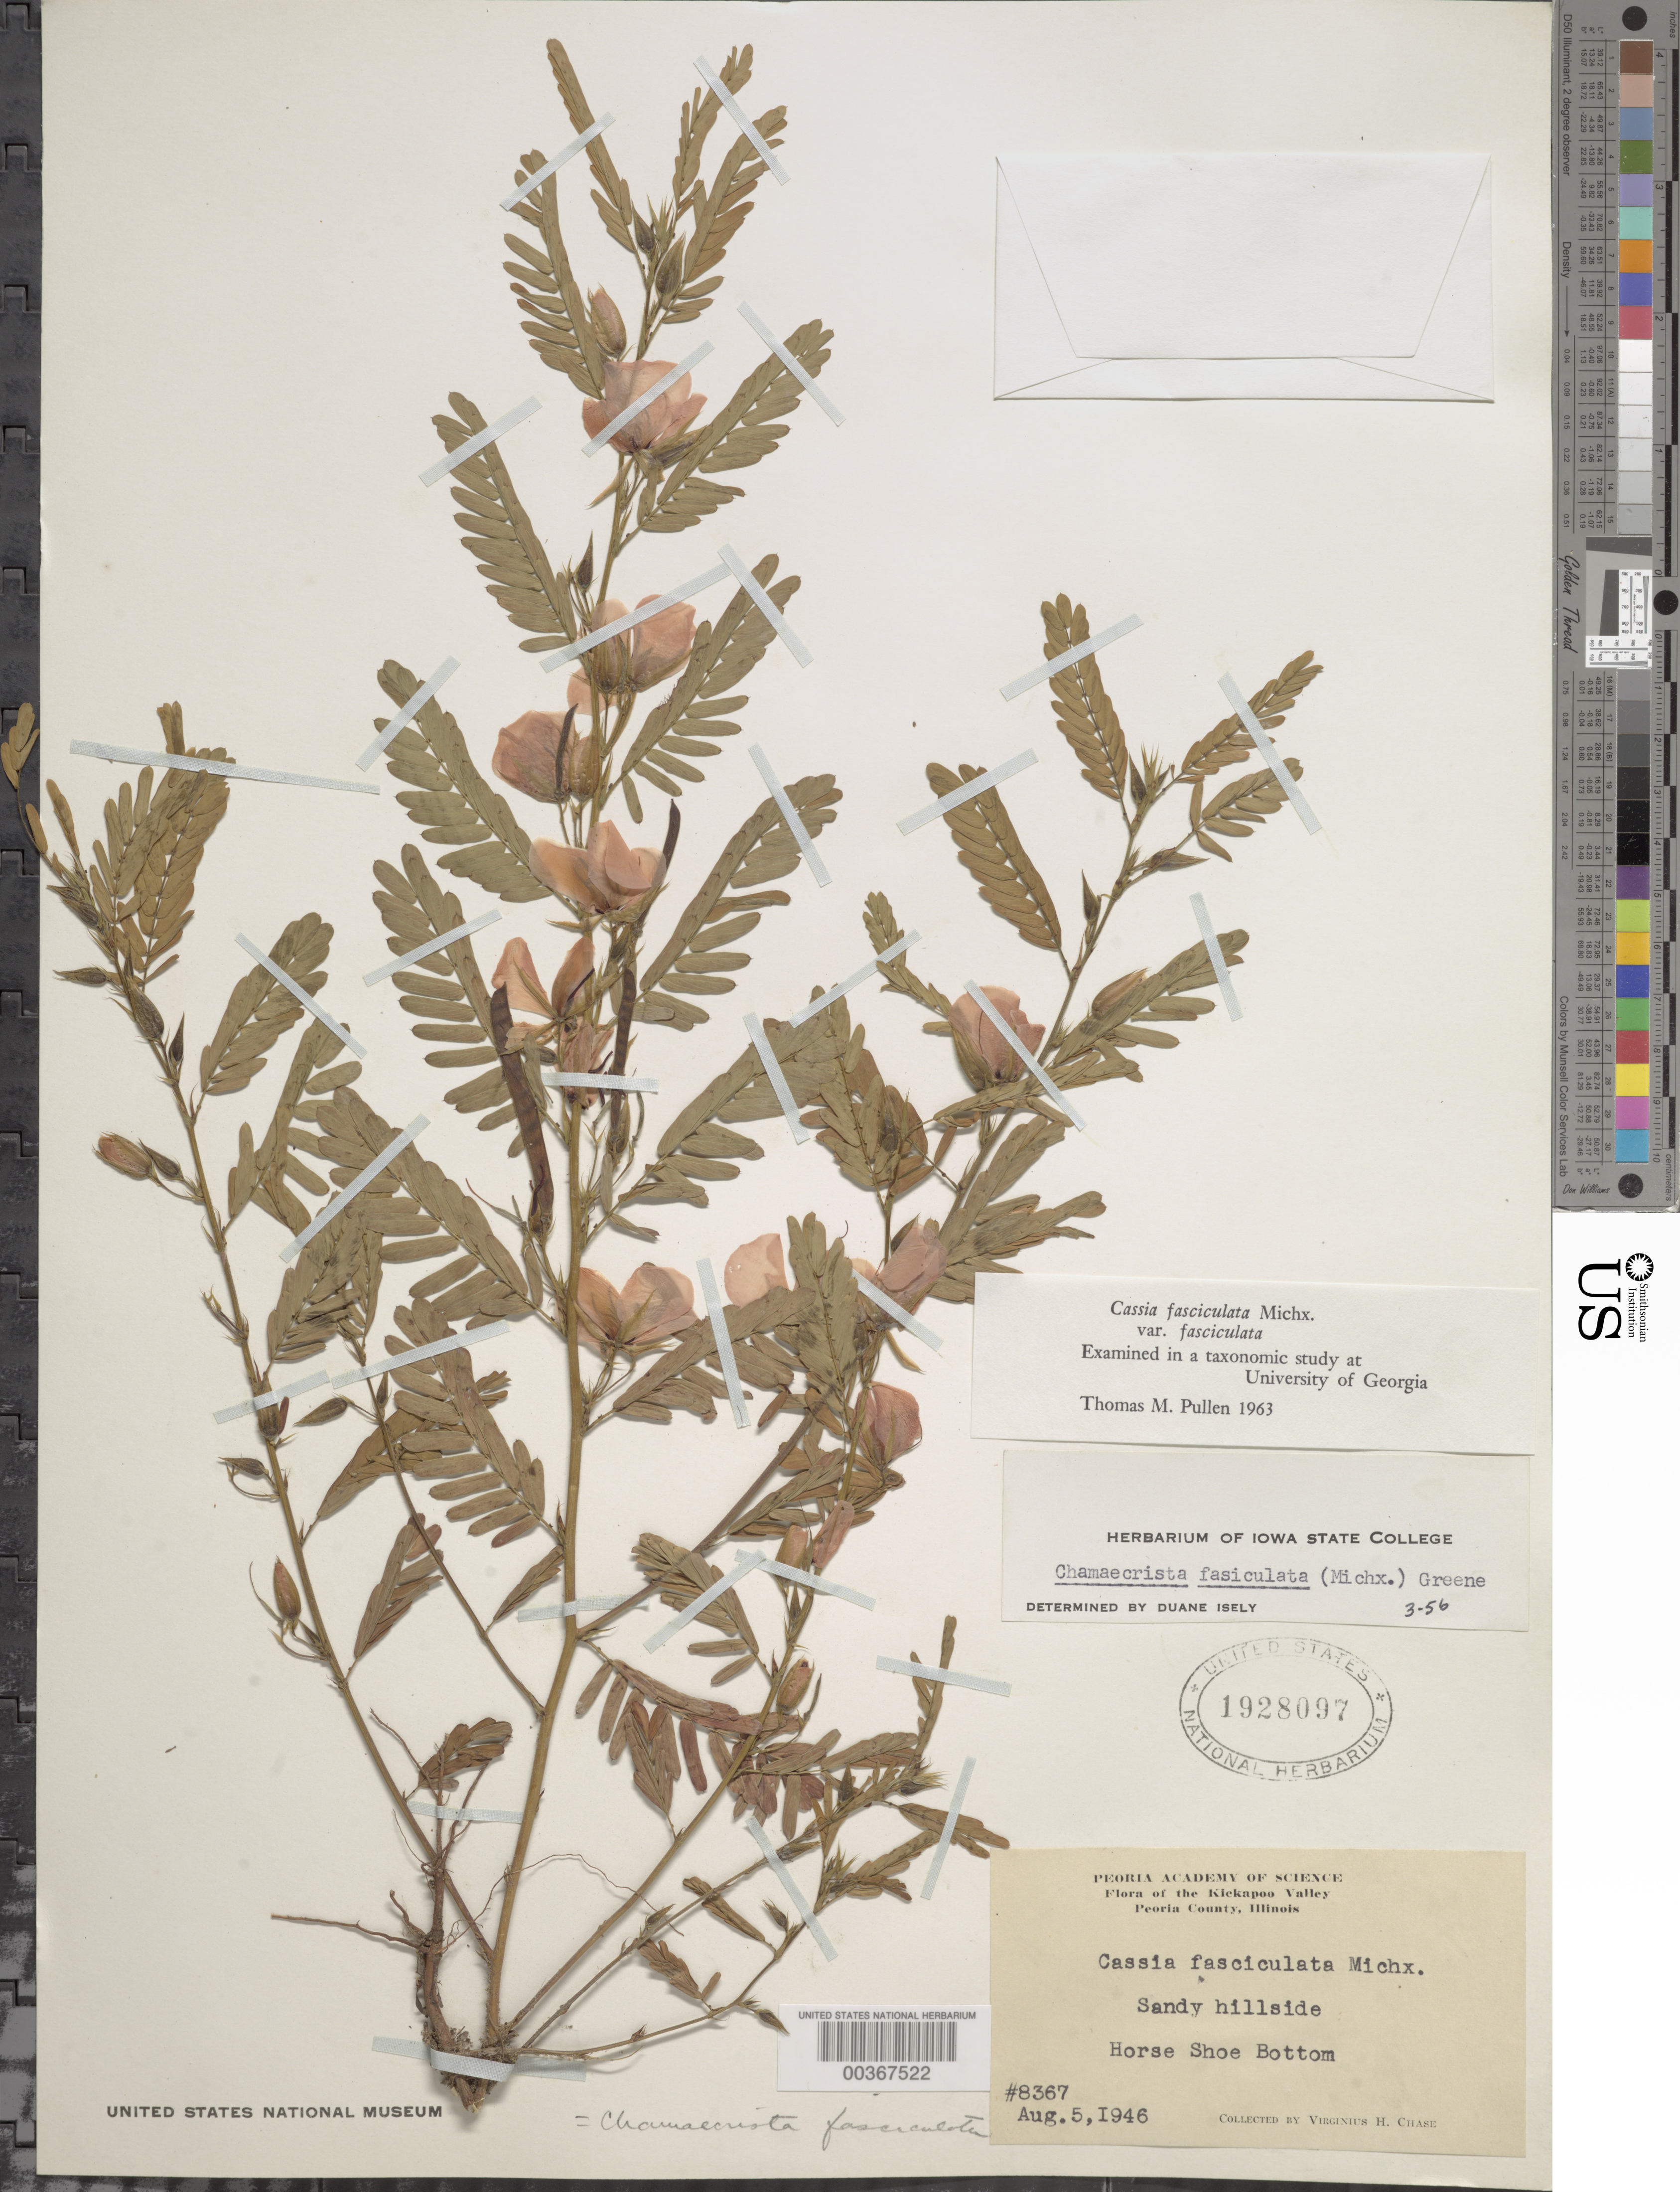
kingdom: Plantae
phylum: Tracheophyta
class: Magnoliopsida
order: Fabales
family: Fabaceae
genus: Chamaecrista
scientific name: Chamaecrista fasciculata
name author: (Michx.) Greene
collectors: V. H. Chase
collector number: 8367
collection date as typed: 05 Aug 1946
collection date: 1946-08-05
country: United States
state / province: Illinois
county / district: Peoria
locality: Kickapoo valley; Horse Shoe bottom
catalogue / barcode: US 1928097